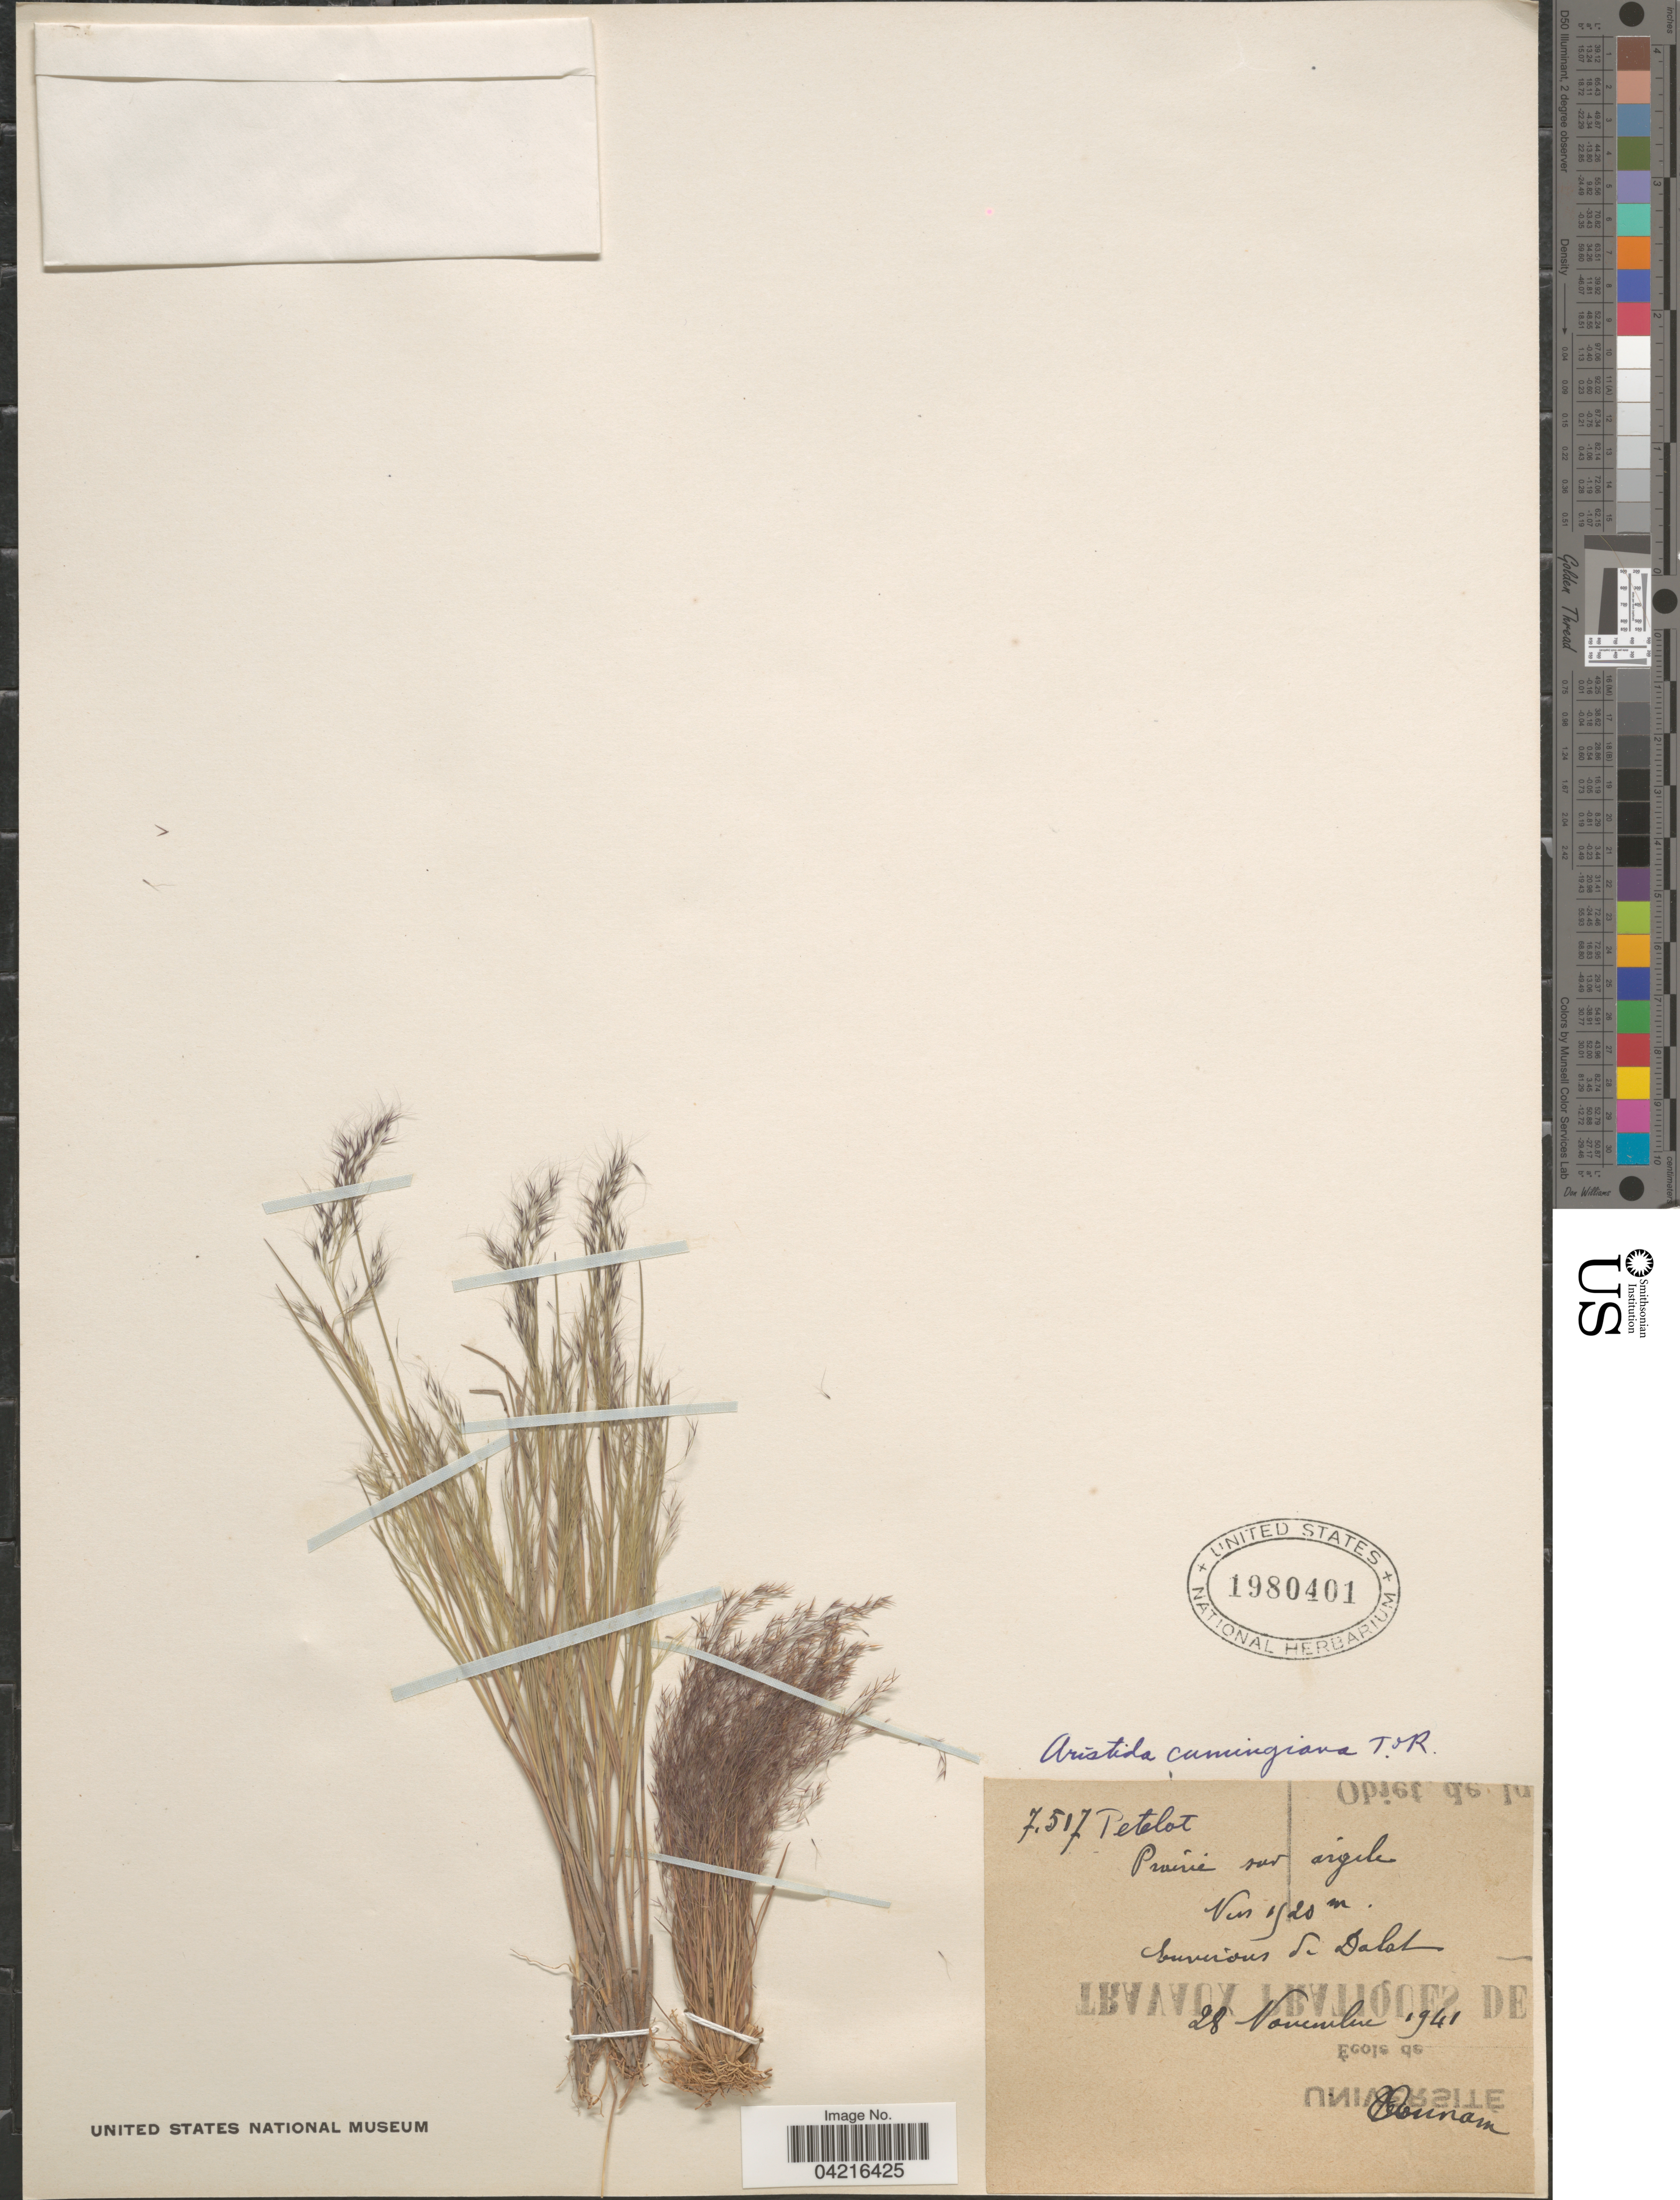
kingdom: Plantae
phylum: Tracheophyta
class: Liliopsida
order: Poales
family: Poaceae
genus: Aristida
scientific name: Aristida cumingiana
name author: Trin. & Rupr.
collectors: Pételot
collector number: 7517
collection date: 1941-11-28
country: Vietnam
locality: Environs de Dalat. Annam.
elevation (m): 1520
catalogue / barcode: US 1980401